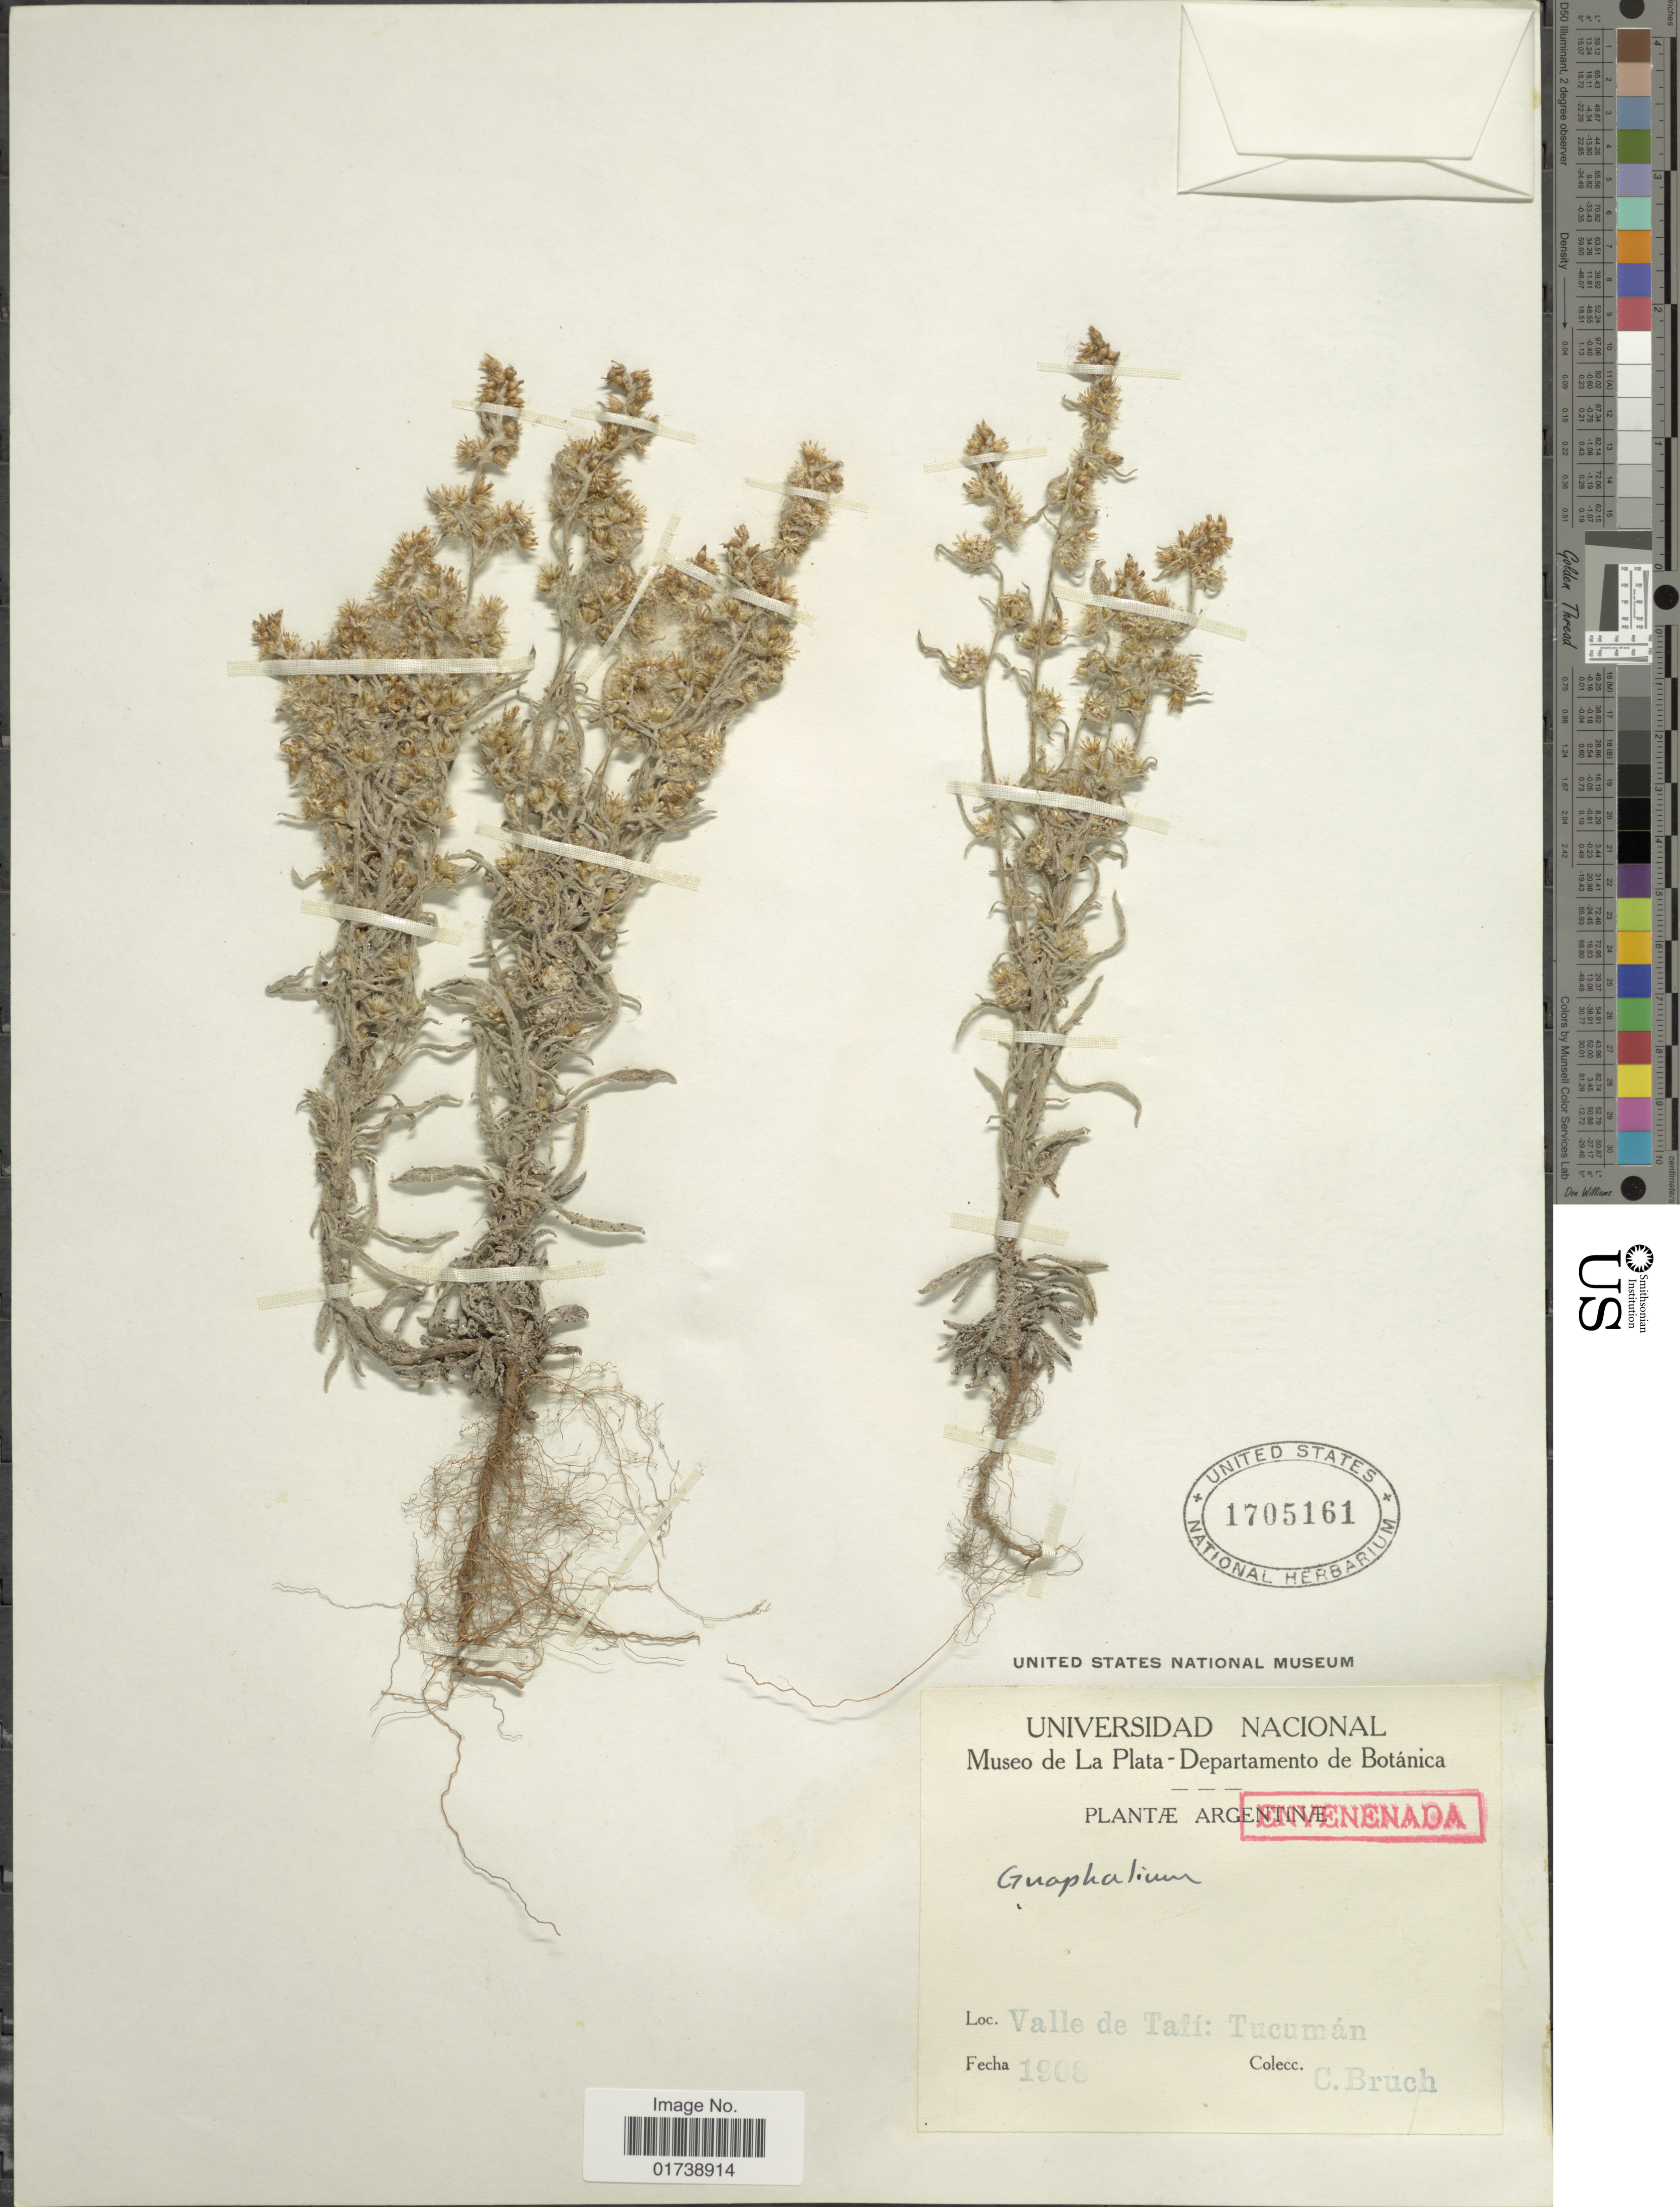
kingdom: Plantae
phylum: Tracheophyta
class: Magnoliopsida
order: Asterales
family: Asteraceae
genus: Gamochaeta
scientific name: Gamochaeta sp.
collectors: C. Bruch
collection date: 1908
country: Argentina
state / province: Tucuman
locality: Valle de Tafi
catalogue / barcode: US 1705161